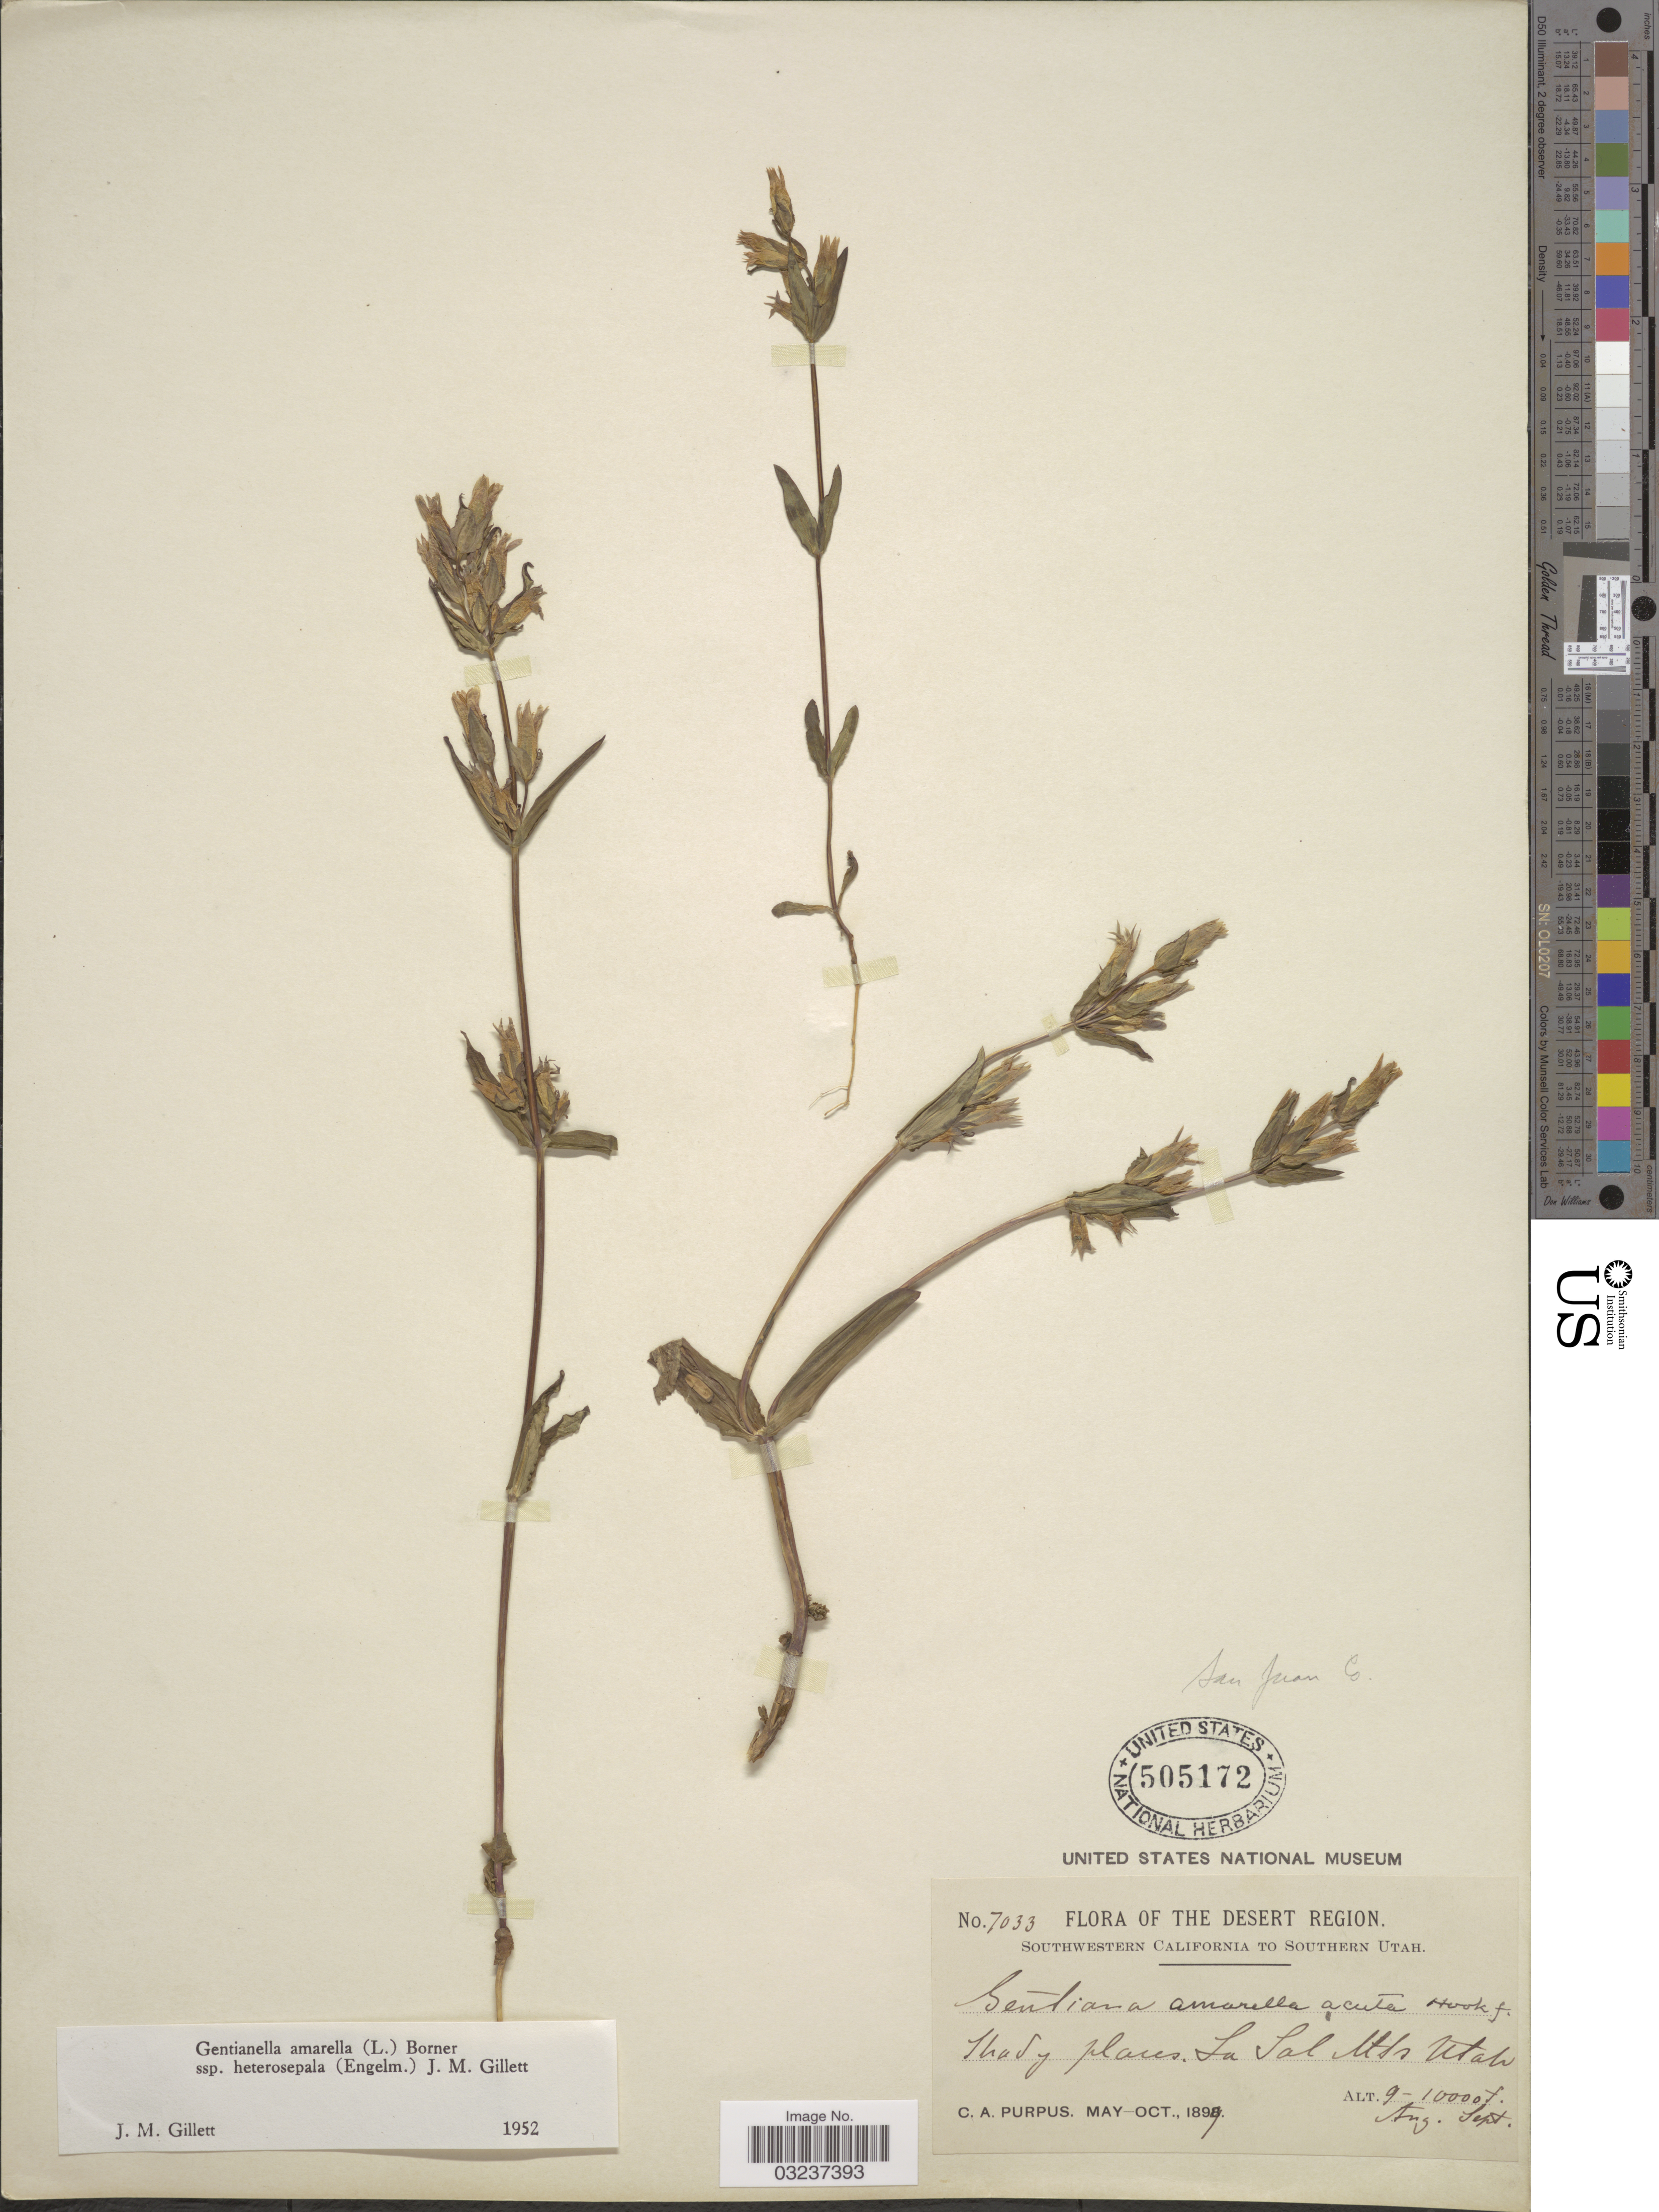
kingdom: Plantae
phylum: Tracheophyta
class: Magnoliopsida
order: Gentianales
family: Gentianaceae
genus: Gentianella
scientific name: Gentianella amarella subsp. heterosepala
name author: (Engelm.) J.M. Gillet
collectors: C. A. Purpus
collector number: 7033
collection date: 1899-08/1899-09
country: United States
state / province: Utah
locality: The Desert Region. Southern Utah. La Sal Mts. San Juan Co.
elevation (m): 2743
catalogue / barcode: US 505172